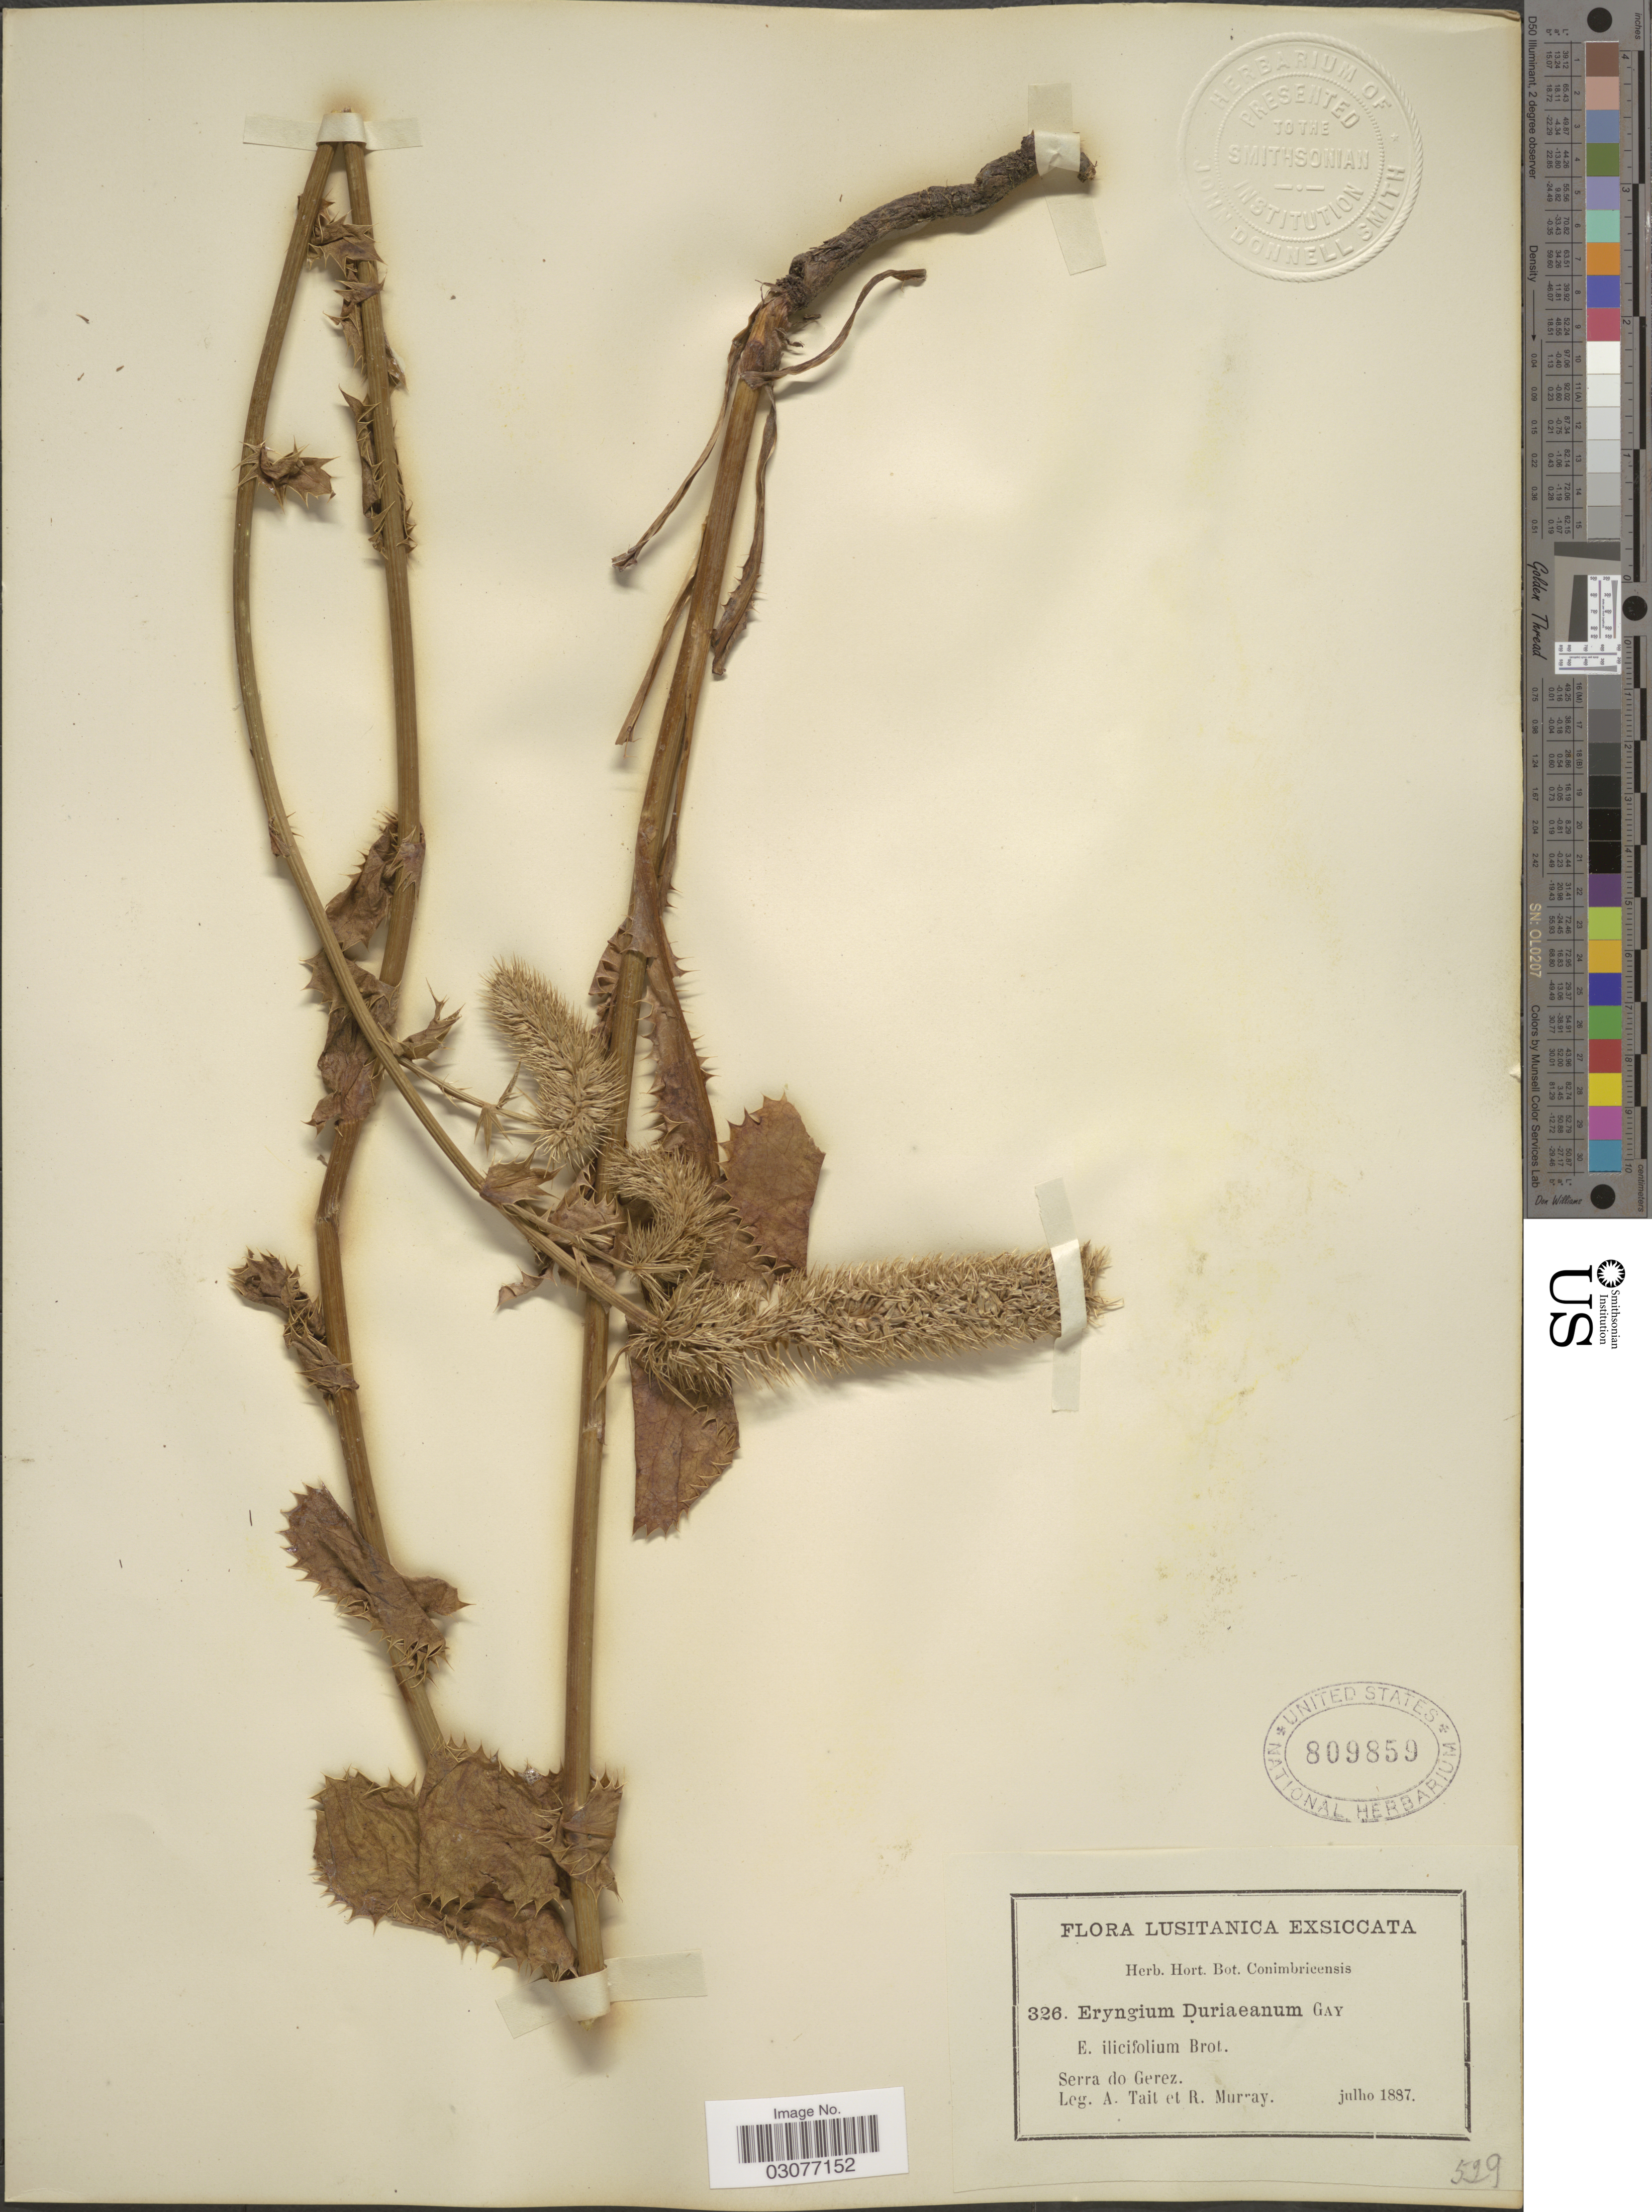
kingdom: Plantae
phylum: Tracheophyta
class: Magnoliopsida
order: Apiales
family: Apiaceae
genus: Eryngium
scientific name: Eryngium duriaeanum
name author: J. Gay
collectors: A. Tait & R. Murray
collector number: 326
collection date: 1887-07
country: Portugal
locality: Lusitanica. Serra do Gerez.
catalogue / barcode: US 809859